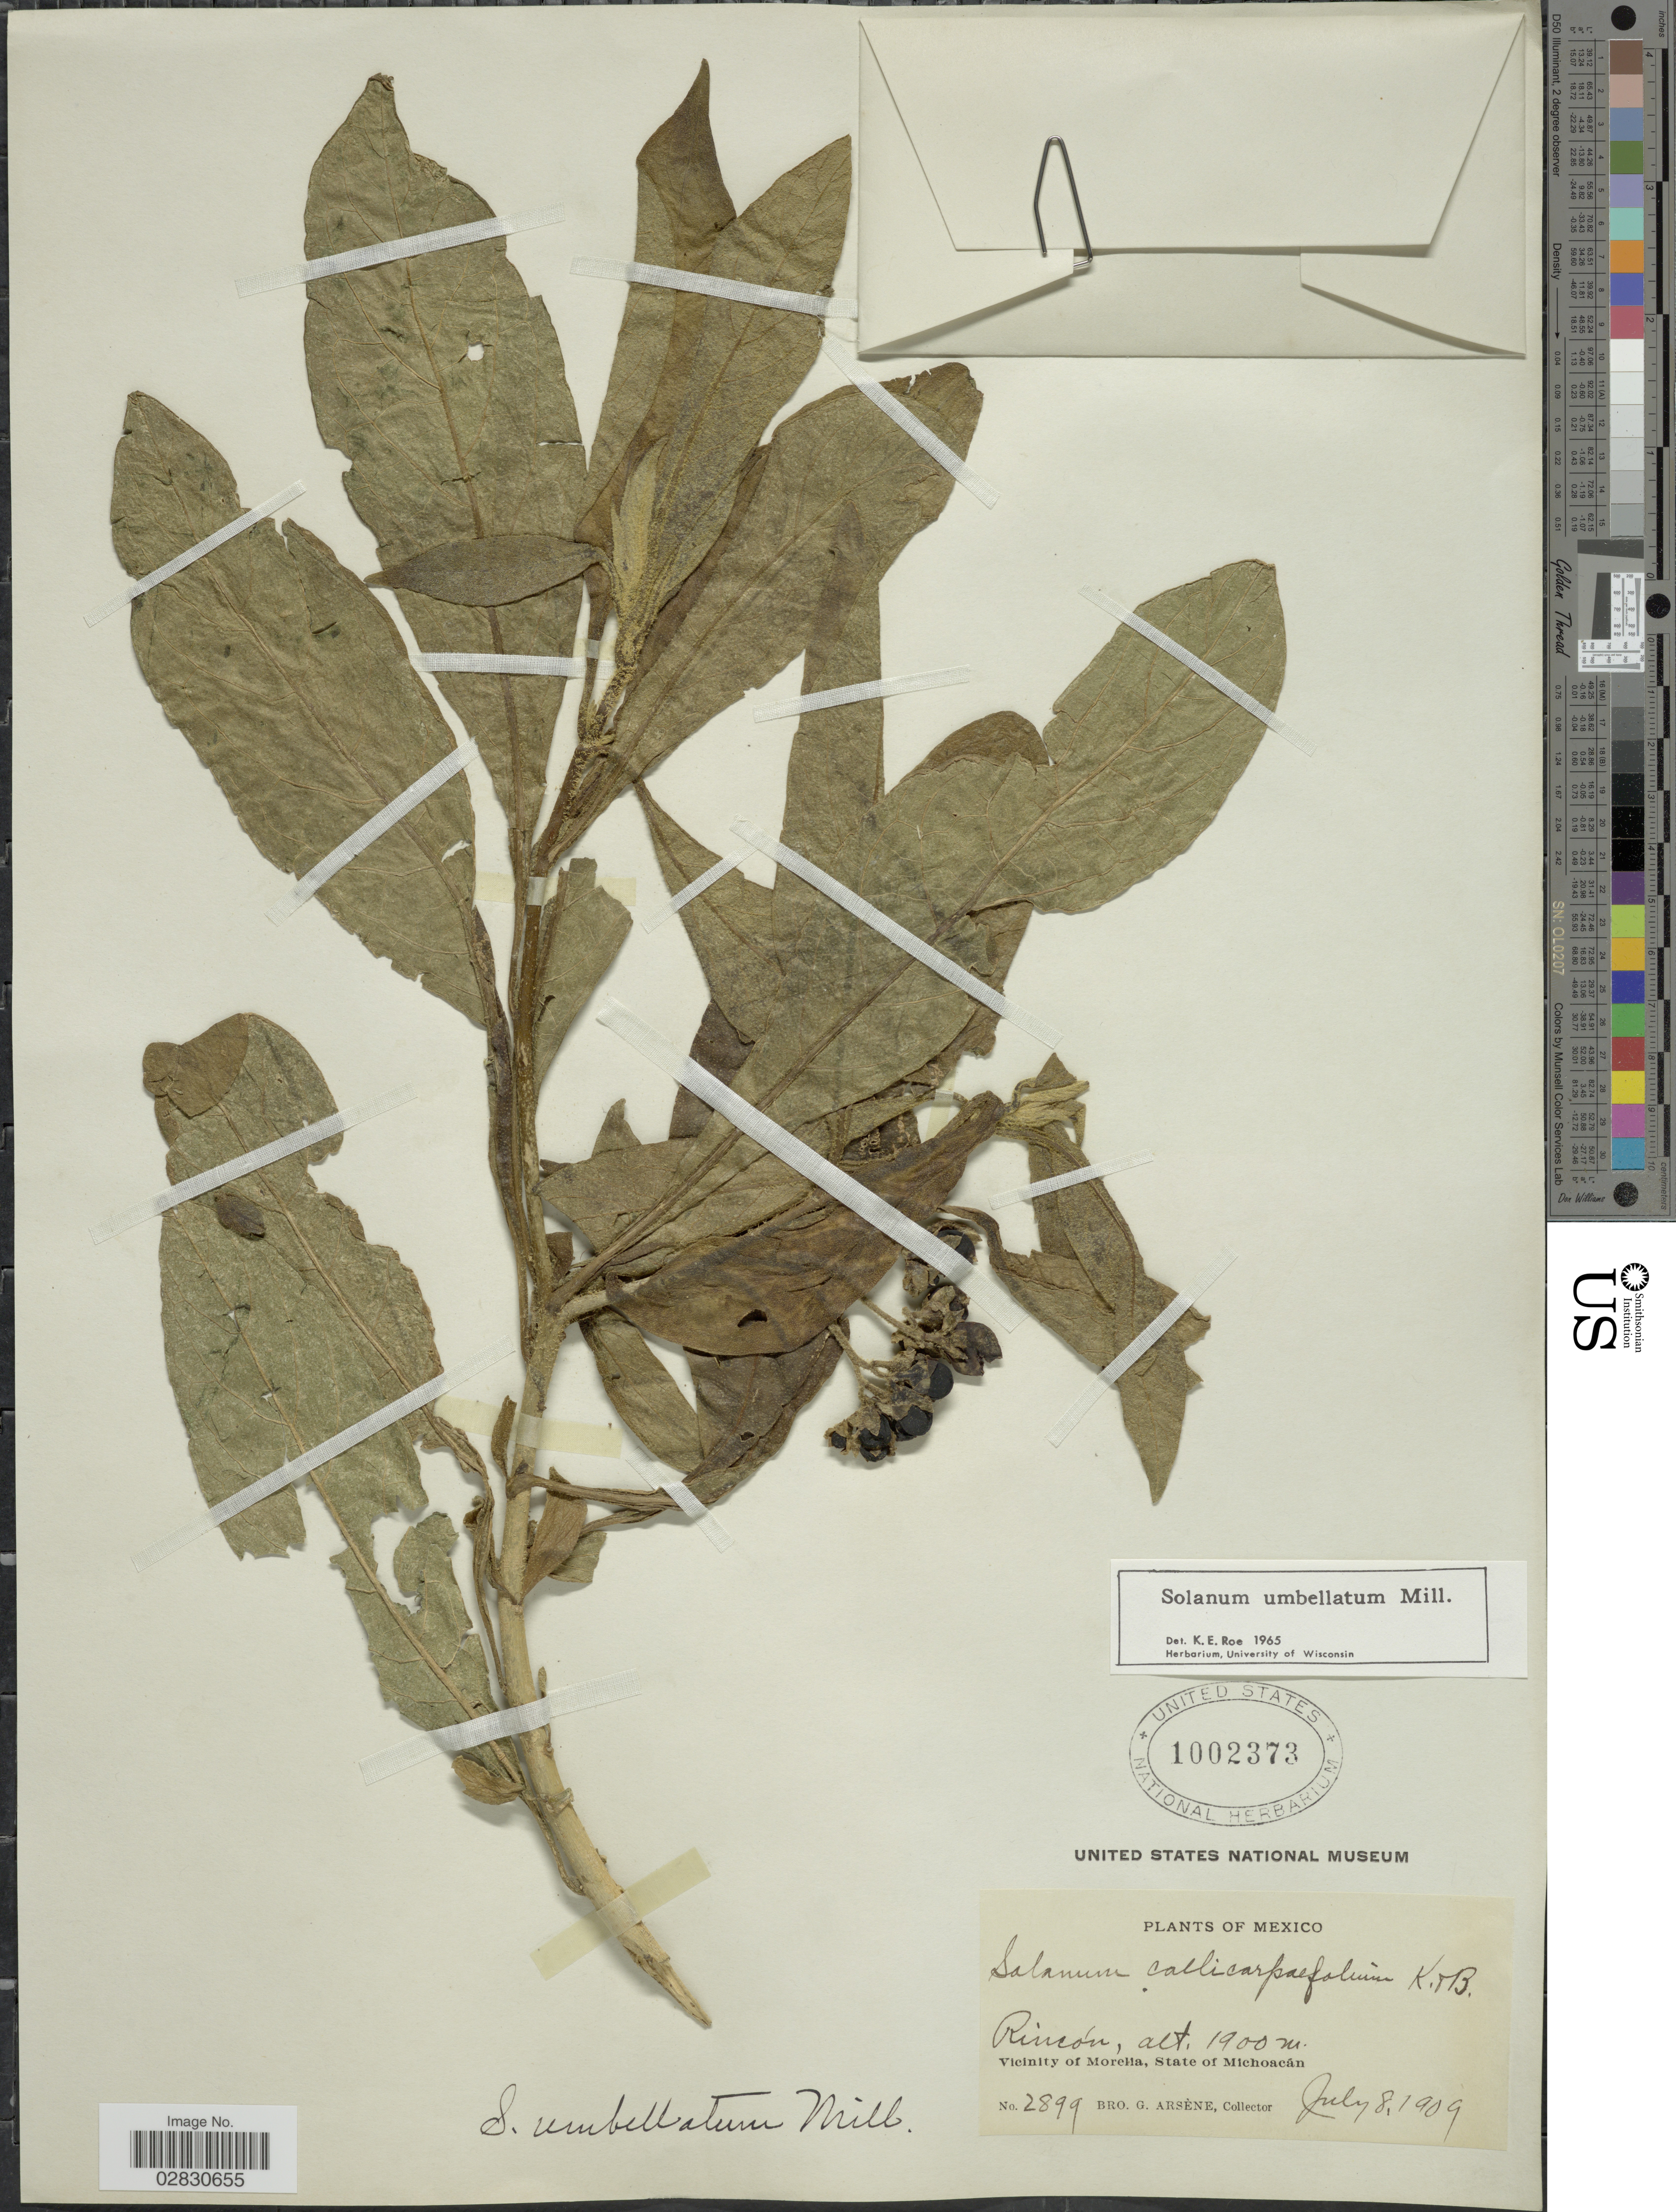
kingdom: Plantae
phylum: Tracheophyta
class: Magnoliopsida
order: Solanales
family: Solanaceae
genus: Solanum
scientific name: Solanum umbellatum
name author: Mill.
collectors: Bro. G. Arsène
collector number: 2899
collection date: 1909-07-08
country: Mexico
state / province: Michoacán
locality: Rincón, Vicinity of Morelia.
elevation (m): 1900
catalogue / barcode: US 1002373